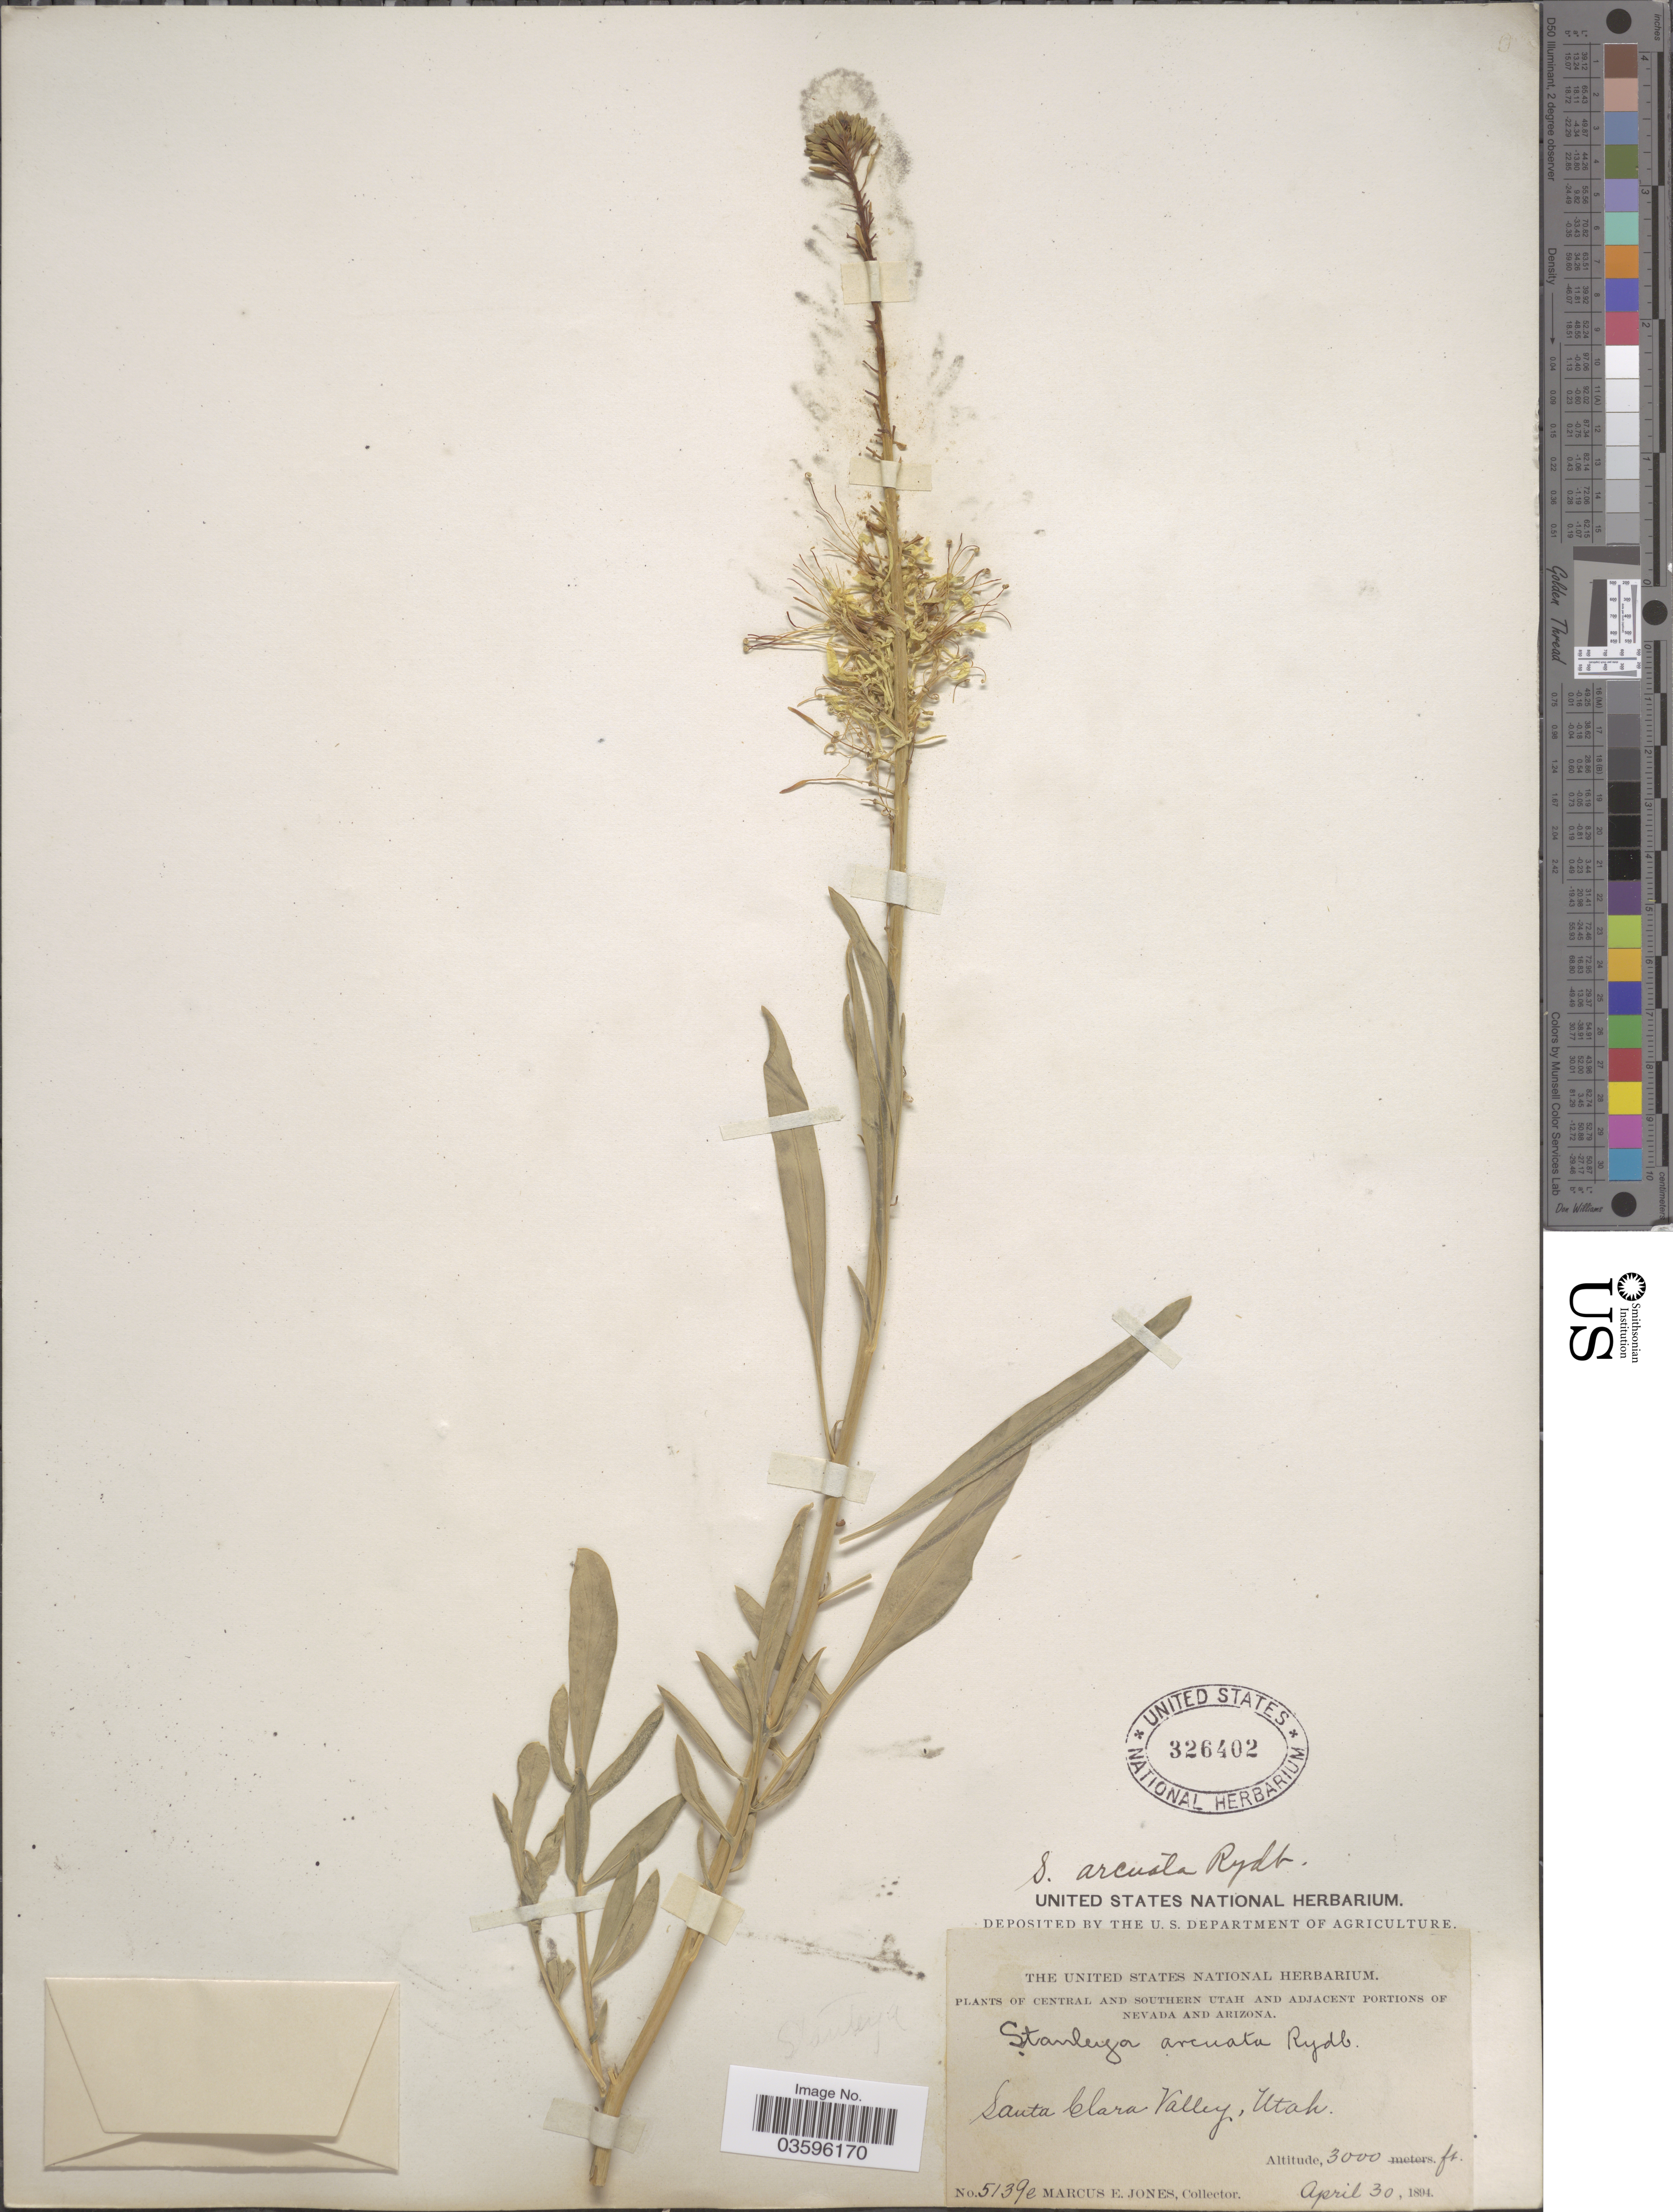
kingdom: Plantae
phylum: Tracheophyta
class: Magnoliopsida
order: Brassicales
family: Brassicaceae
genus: Stanleya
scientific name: Stanleya pinnata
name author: (Pursh) Britton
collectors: M. E. Jones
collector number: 5139e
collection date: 1894-04-30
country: United States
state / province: Utah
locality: Central and Southern Utah. Santa Clara Valley.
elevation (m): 914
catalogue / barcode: US 326402